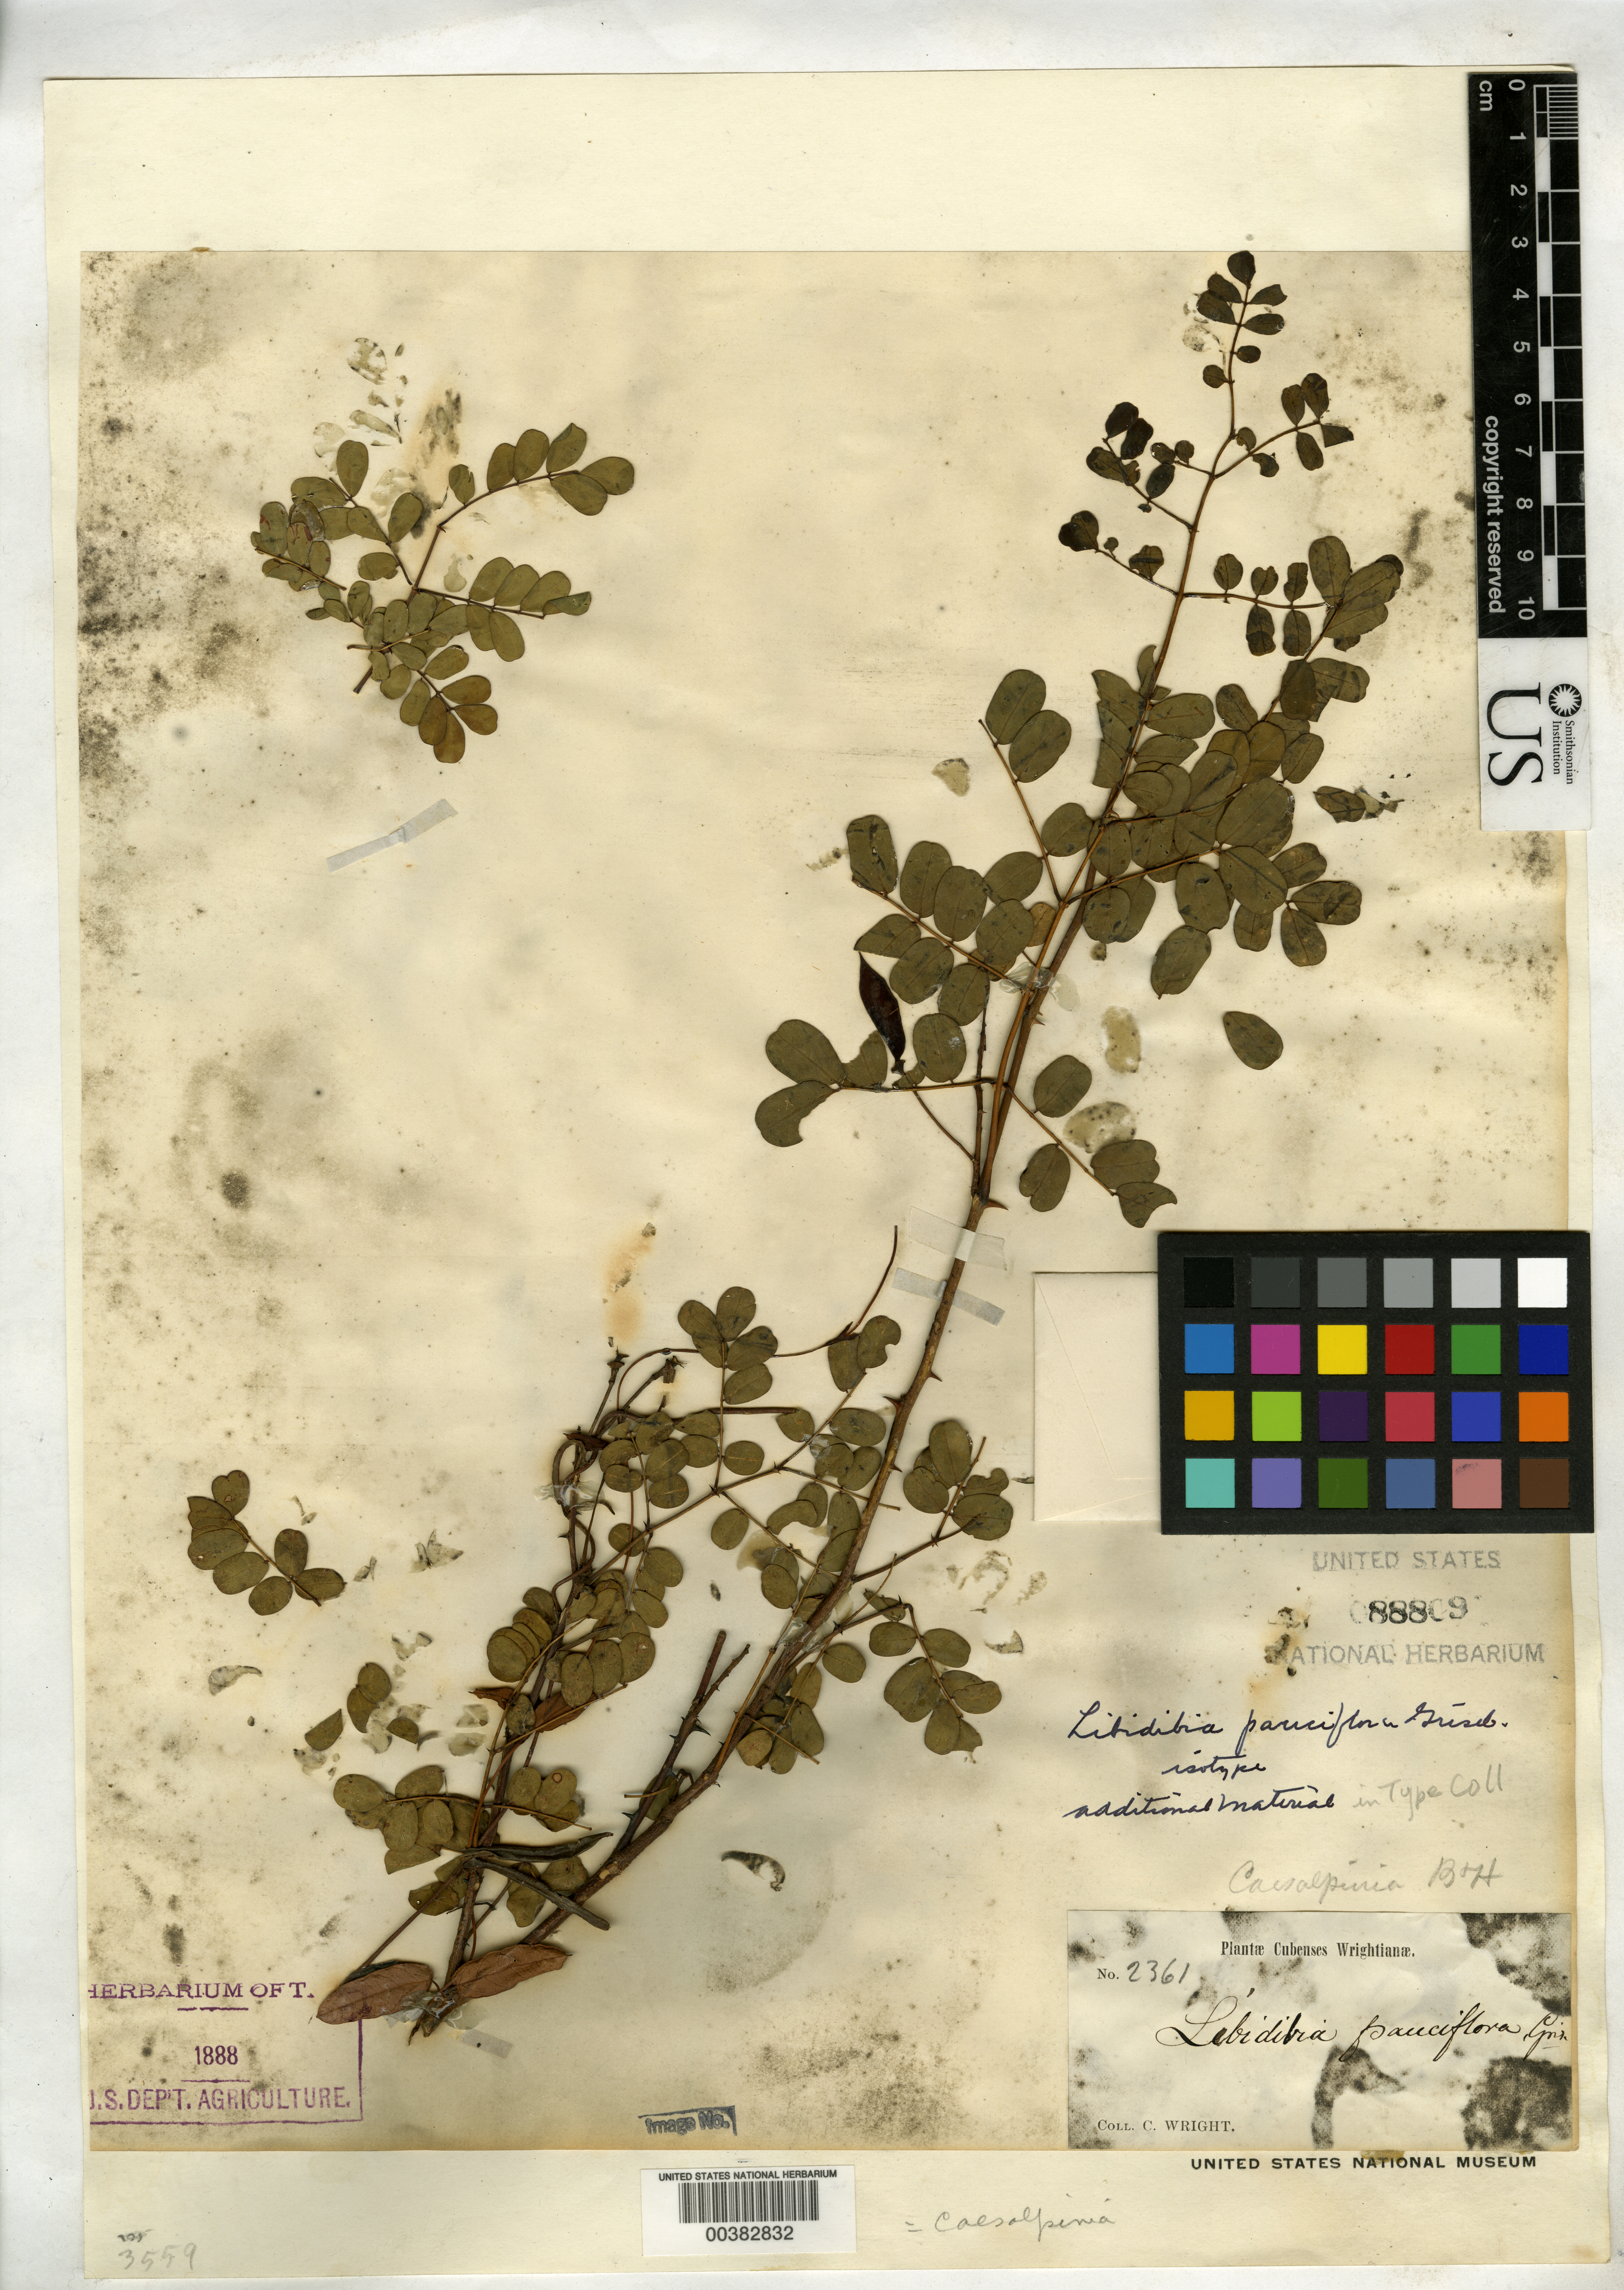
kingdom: Plantae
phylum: Tracheophyta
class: Magnoliopsida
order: Fabales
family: Fabaceae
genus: Libidibia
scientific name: Libidibia pauciflora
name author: Griseb.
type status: Isotype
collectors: C. Wright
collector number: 2361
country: Cuba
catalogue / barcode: US 88809